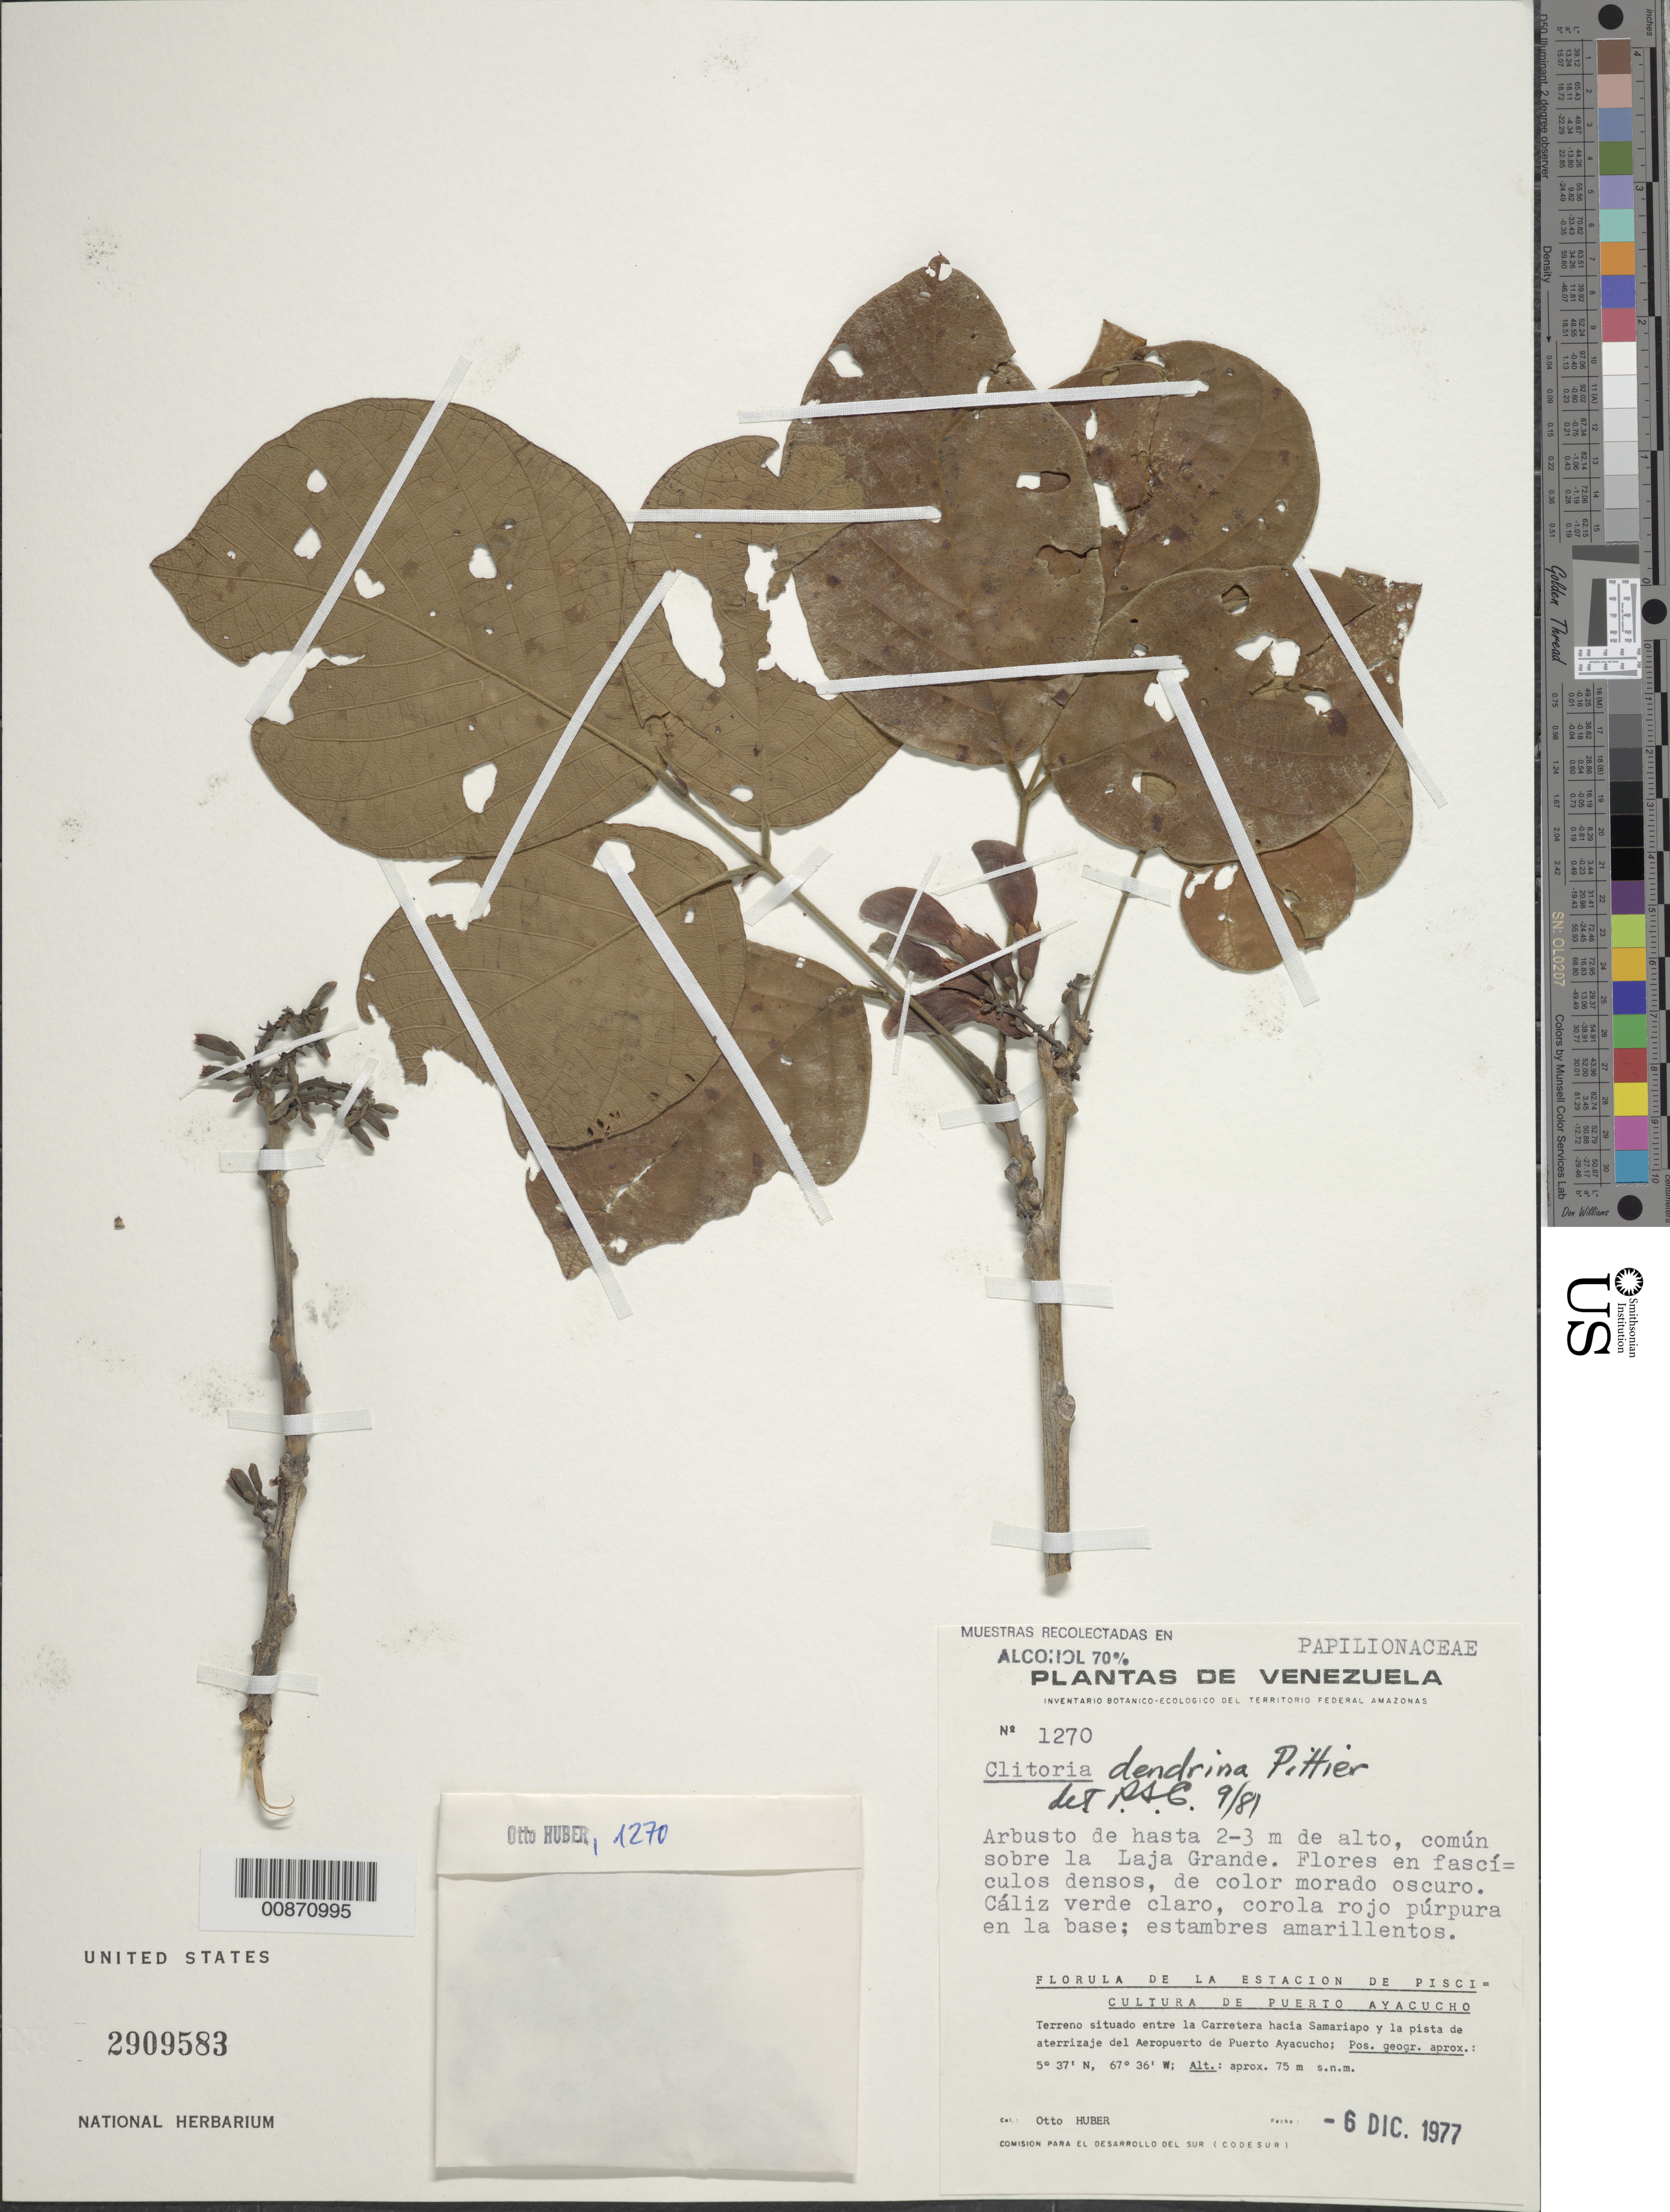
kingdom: Plantae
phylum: Tracheophyta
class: Magnoliopsida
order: Fabales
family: Fabaceae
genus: Clitoria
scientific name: Clitoria dendrina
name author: Pittier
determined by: Cowan, R. S.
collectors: O. Huber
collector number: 1270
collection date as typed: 6-Dec-77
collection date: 1977-12-06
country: Venezuela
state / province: Amazonas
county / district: Atures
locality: Puerto Ayacucho, carretera hacia Samariapo y la pista de aterrizaje del Aeropuerto de Puerto Ayacucho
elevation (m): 75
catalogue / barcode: US 2909583